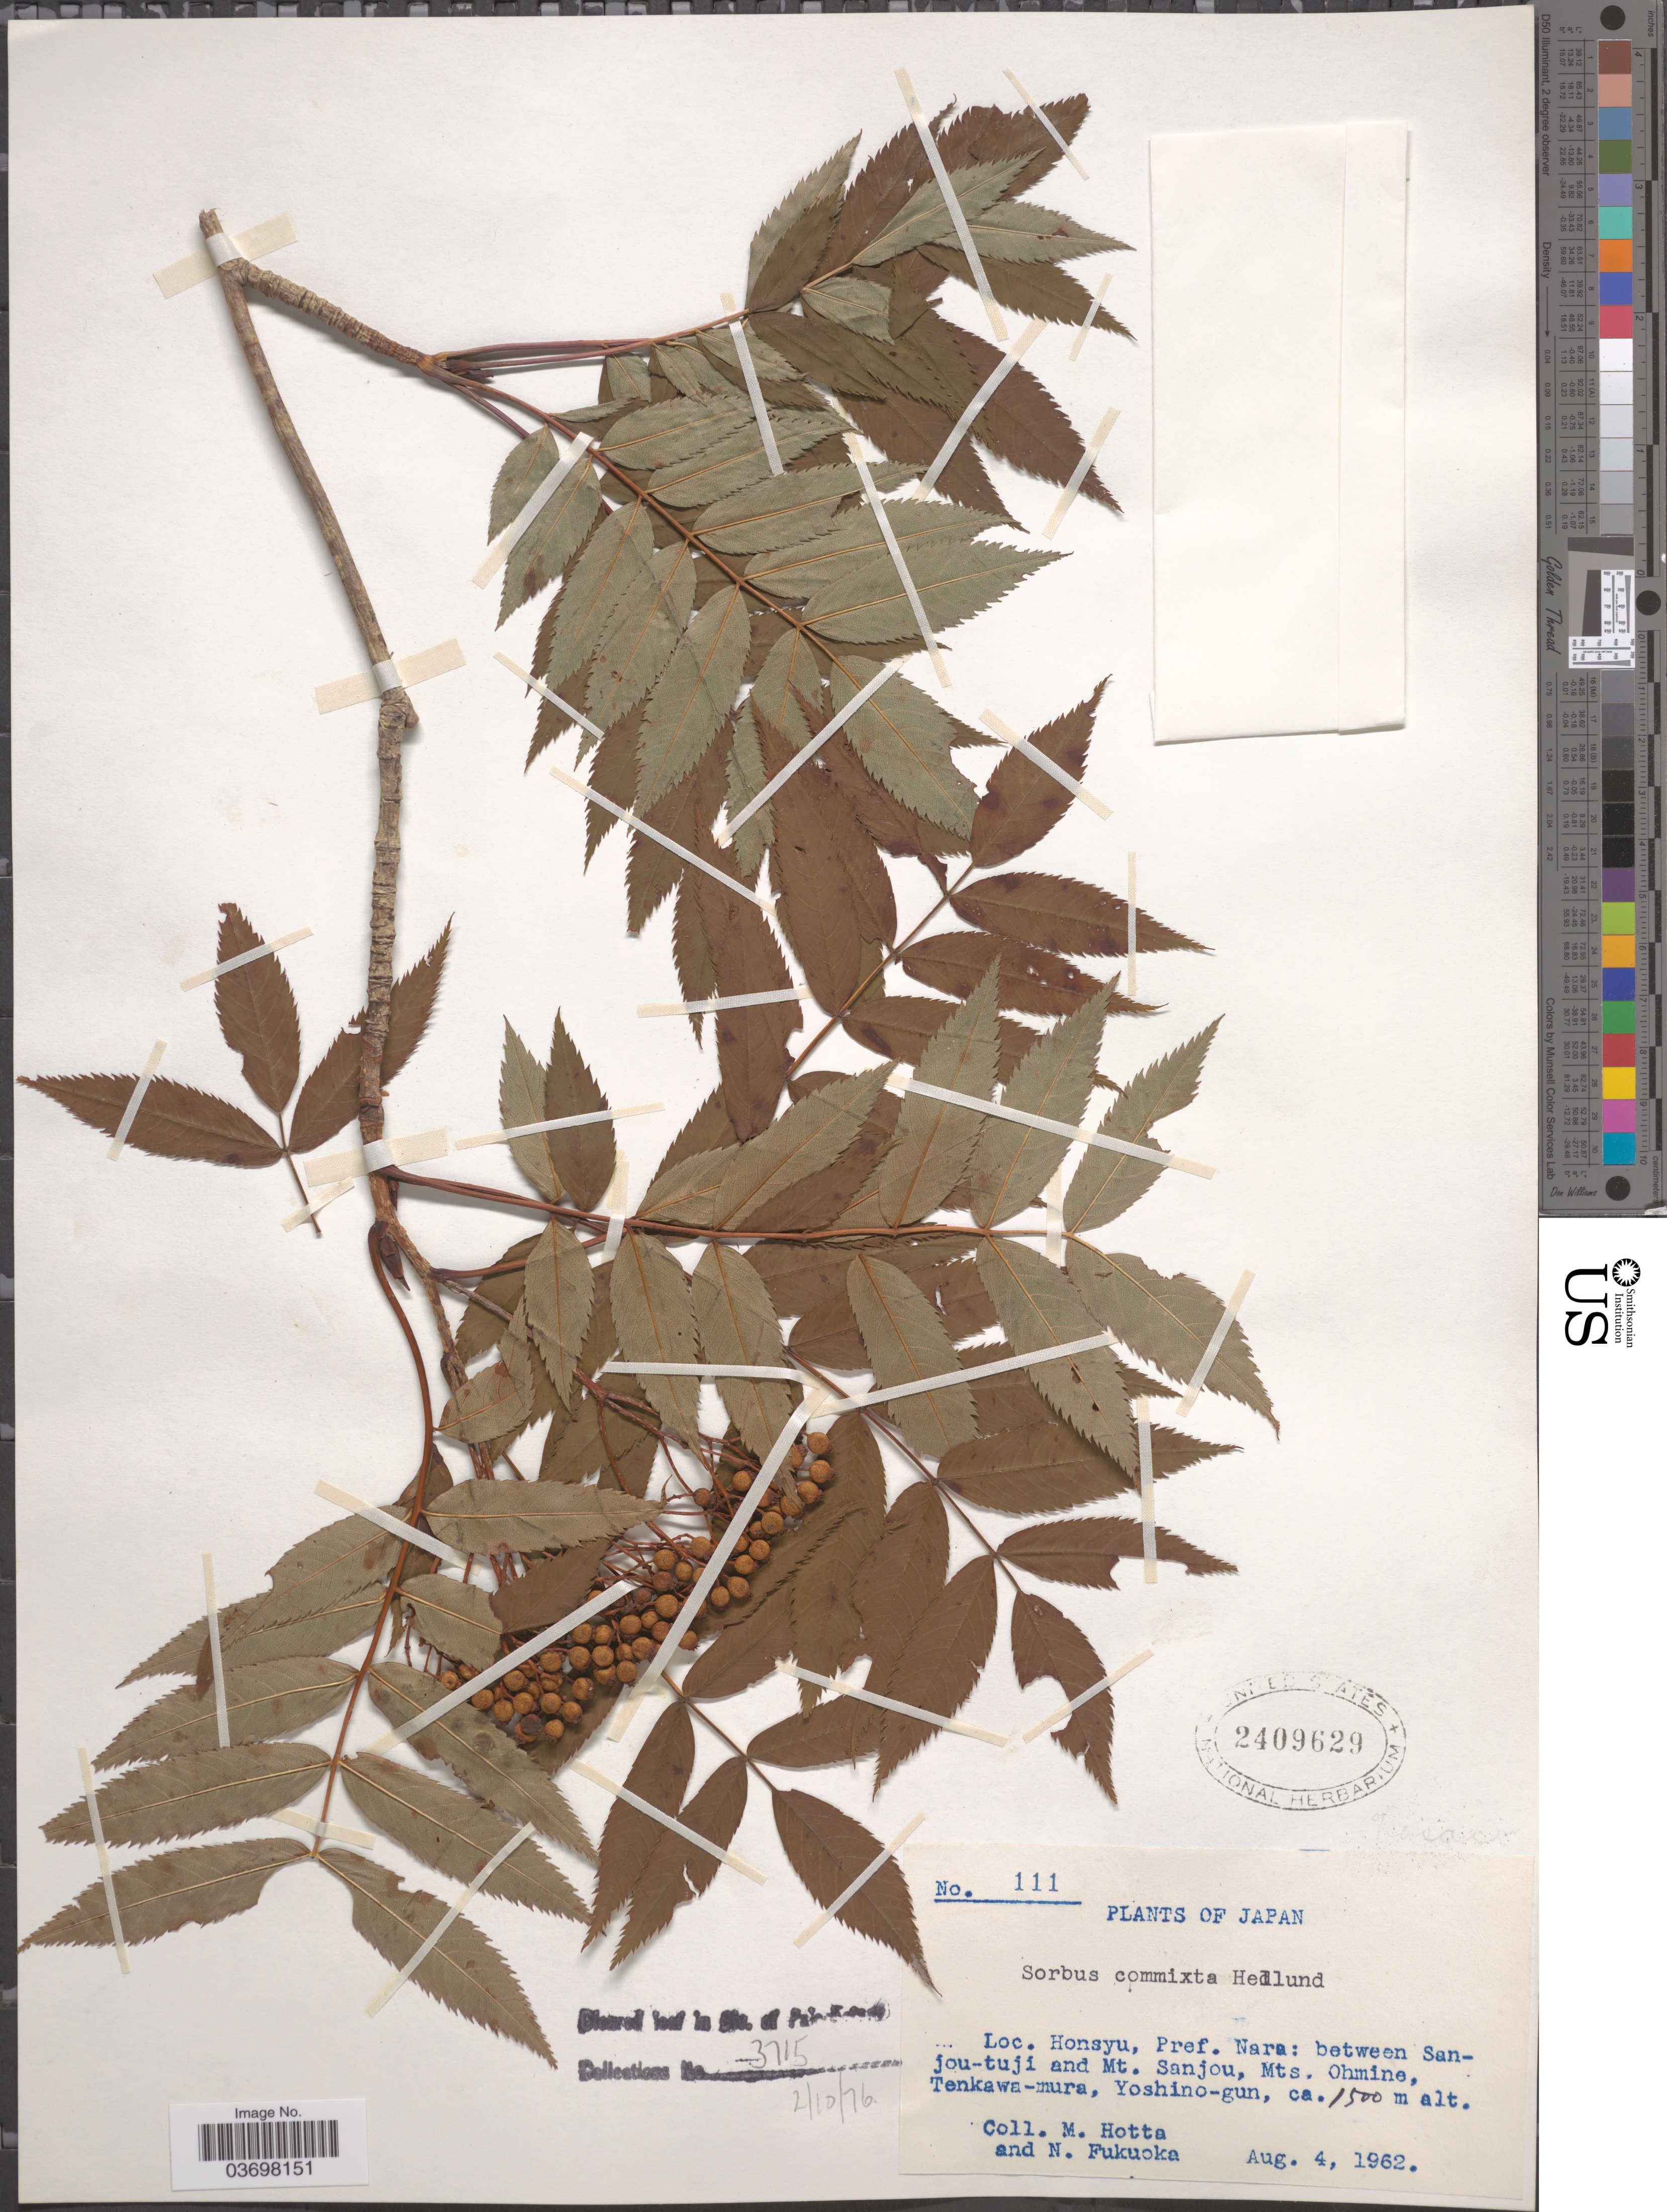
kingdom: Plantae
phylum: Tracheophyta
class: Magnoliopsida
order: Rosales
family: Rosaceae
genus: Sorbus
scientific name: Sorbus commixta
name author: Hedl.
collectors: M. Hotta & N. Fukuoka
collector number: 111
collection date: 1962-08-04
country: Japan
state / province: Nara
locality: Honsyu, Pref. Nara: between Sanjou-tuji and Mt. Sanjou, Mts. Ohmine, Tenkawa-mura, Yoshino-gun.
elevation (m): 1500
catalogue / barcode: US 2409629